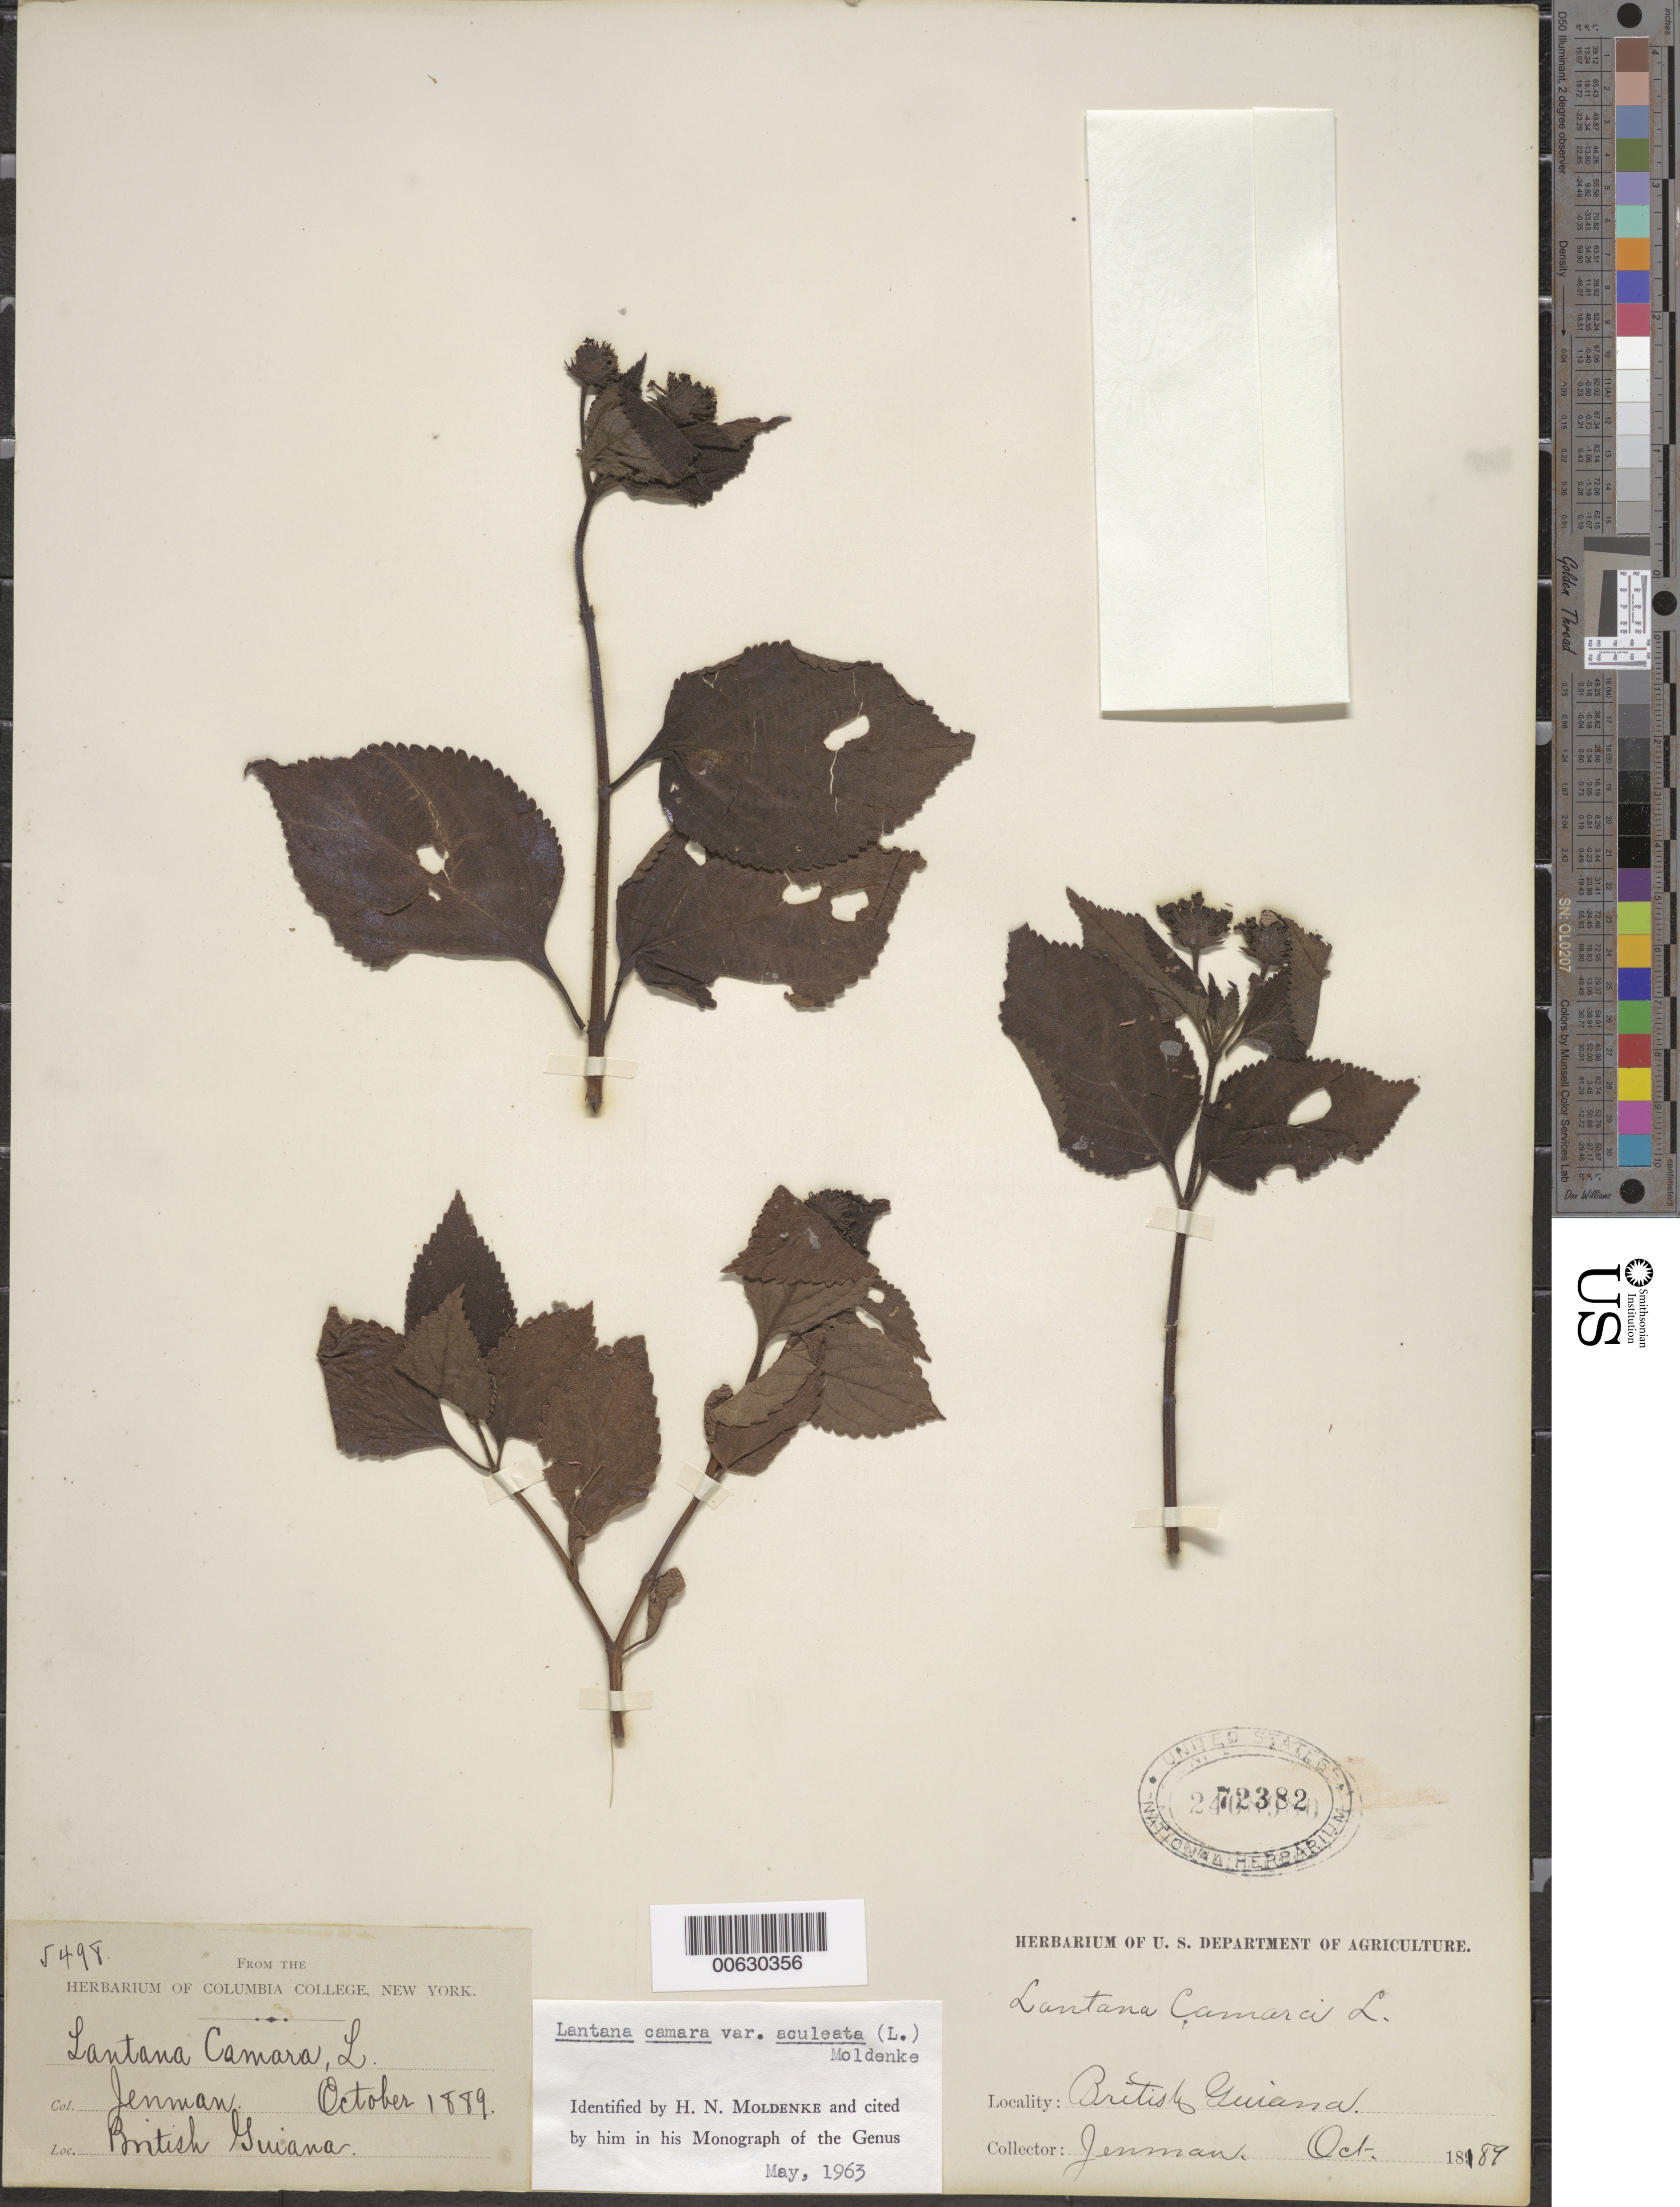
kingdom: Plantae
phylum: Tracheophyta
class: Magnoliopsida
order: Lamiales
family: Verbenaceae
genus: Lantana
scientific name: Lantana camara var. aculeata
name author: (L.) Moldenke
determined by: Moldenke, H. N.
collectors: G. S. Jenman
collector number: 5498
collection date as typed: October 1889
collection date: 1889-10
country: Guyana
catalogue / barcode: US 72382